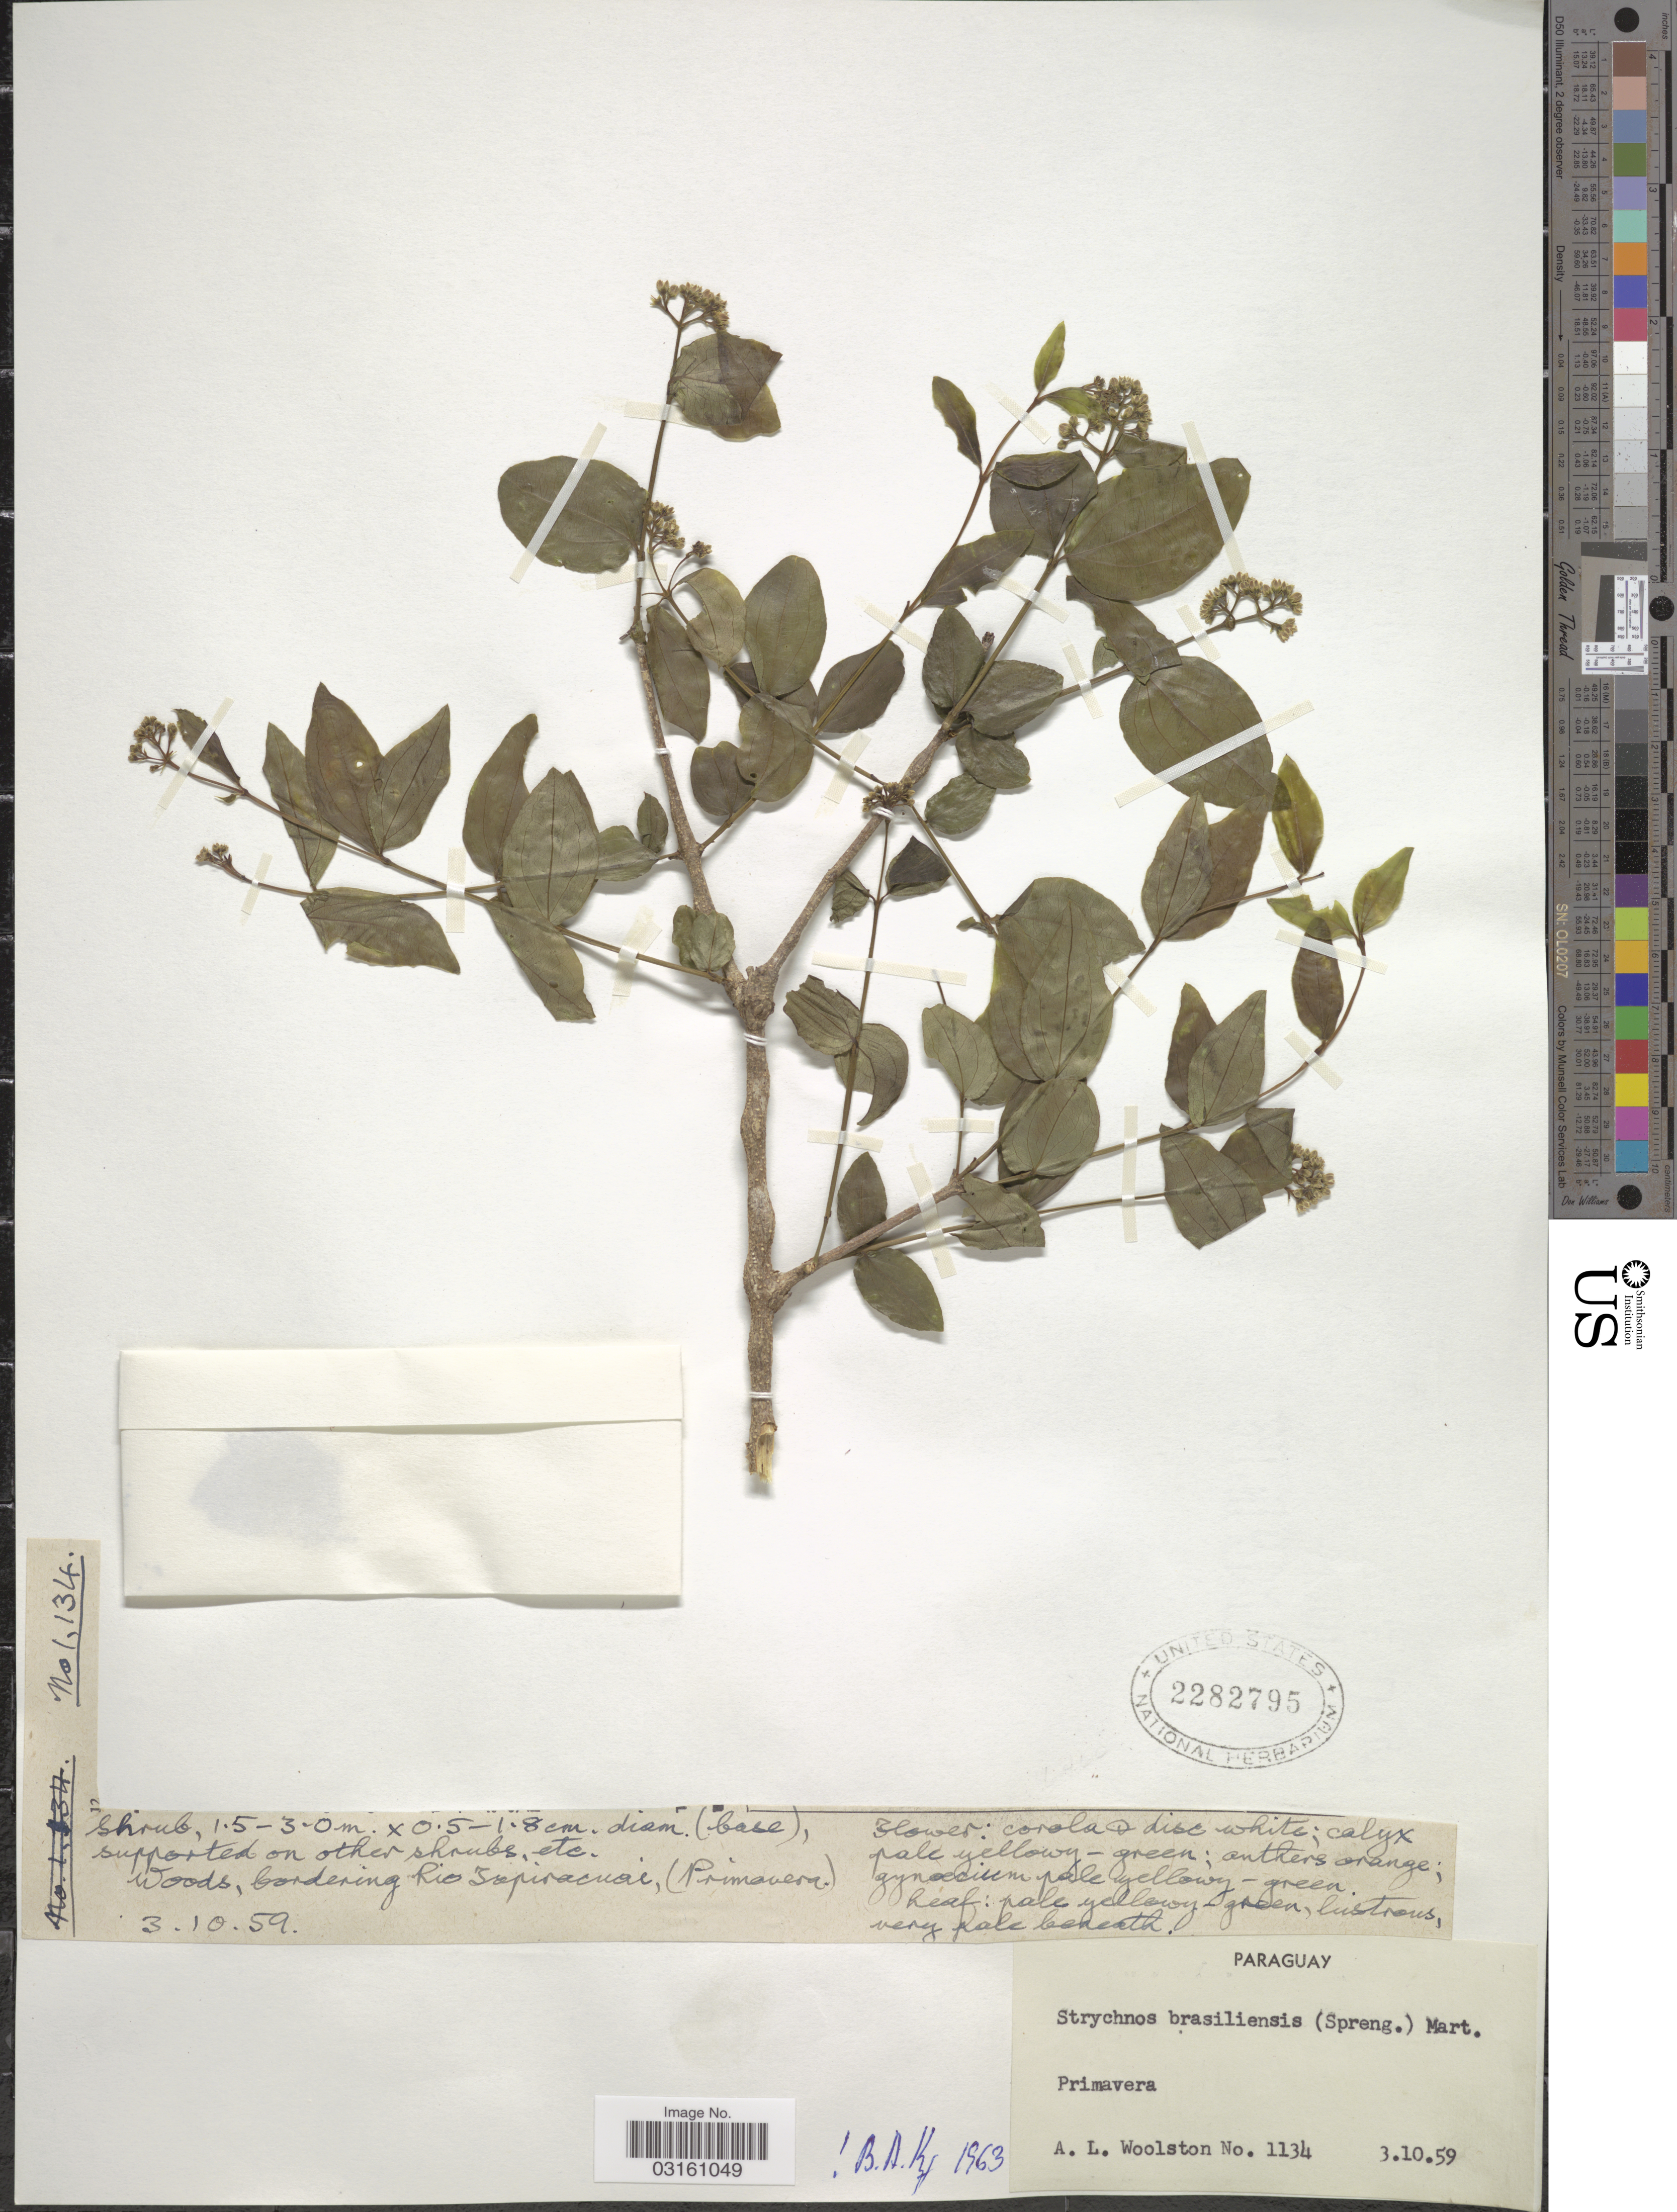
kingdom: Plantae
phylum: Tracheophyta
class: Magnoliopsida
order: Gentianales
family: Loganiaceae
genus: Strychnos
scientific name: Strychnos brasiliensis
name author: (Spreng.) Mart.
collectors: A. Woolston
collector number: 1134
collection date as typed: Transcribed d/m/y: 3/10/59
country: Paraguay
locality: Primavera. Woods, bordering Rio Tapiracuai.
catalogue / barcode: US 2282795